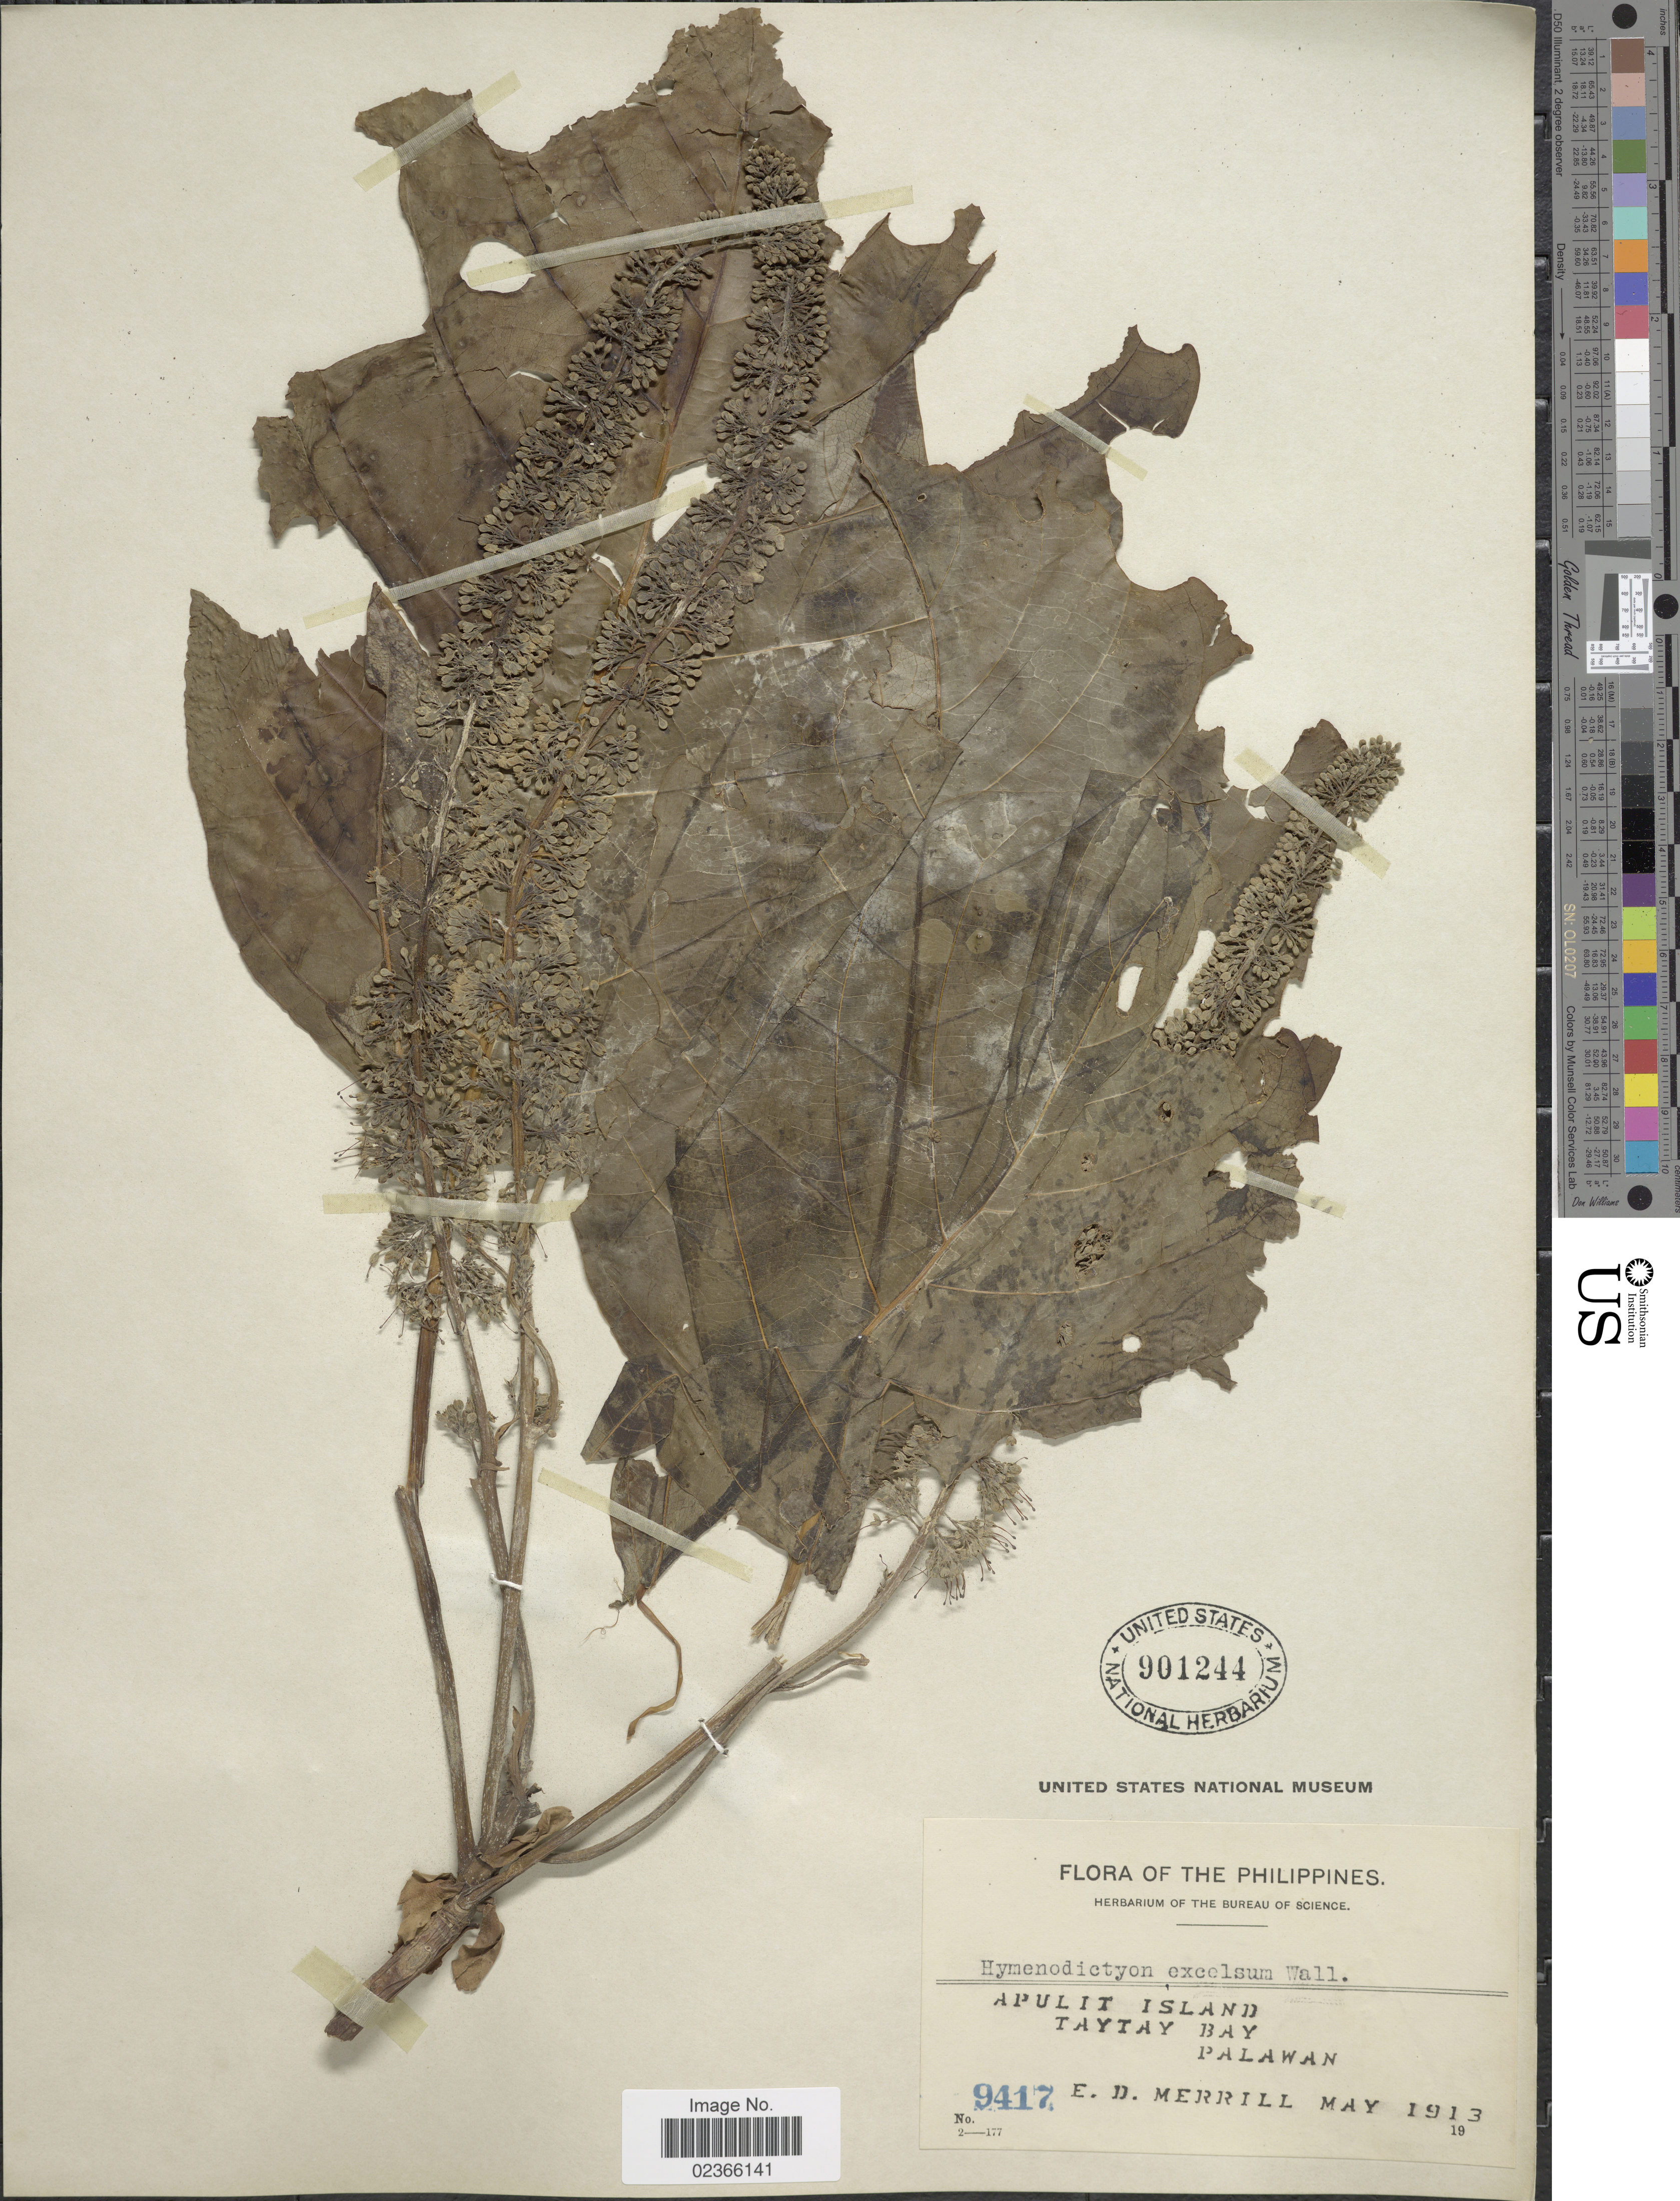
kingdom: Plantae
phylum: Tracheophyta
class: Magnoliopsida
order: Gentianales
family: Rubiaceae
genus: Hymenodictyon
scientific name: Hymenodictyon excelsum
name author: (Roxb.) Wall.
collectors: E. D. Merrill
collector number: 9417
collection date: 1913-05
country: Philippines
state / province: Mimaropa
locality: Apulit Island. Taytay Bay, Palawa.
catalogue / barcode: US 901244